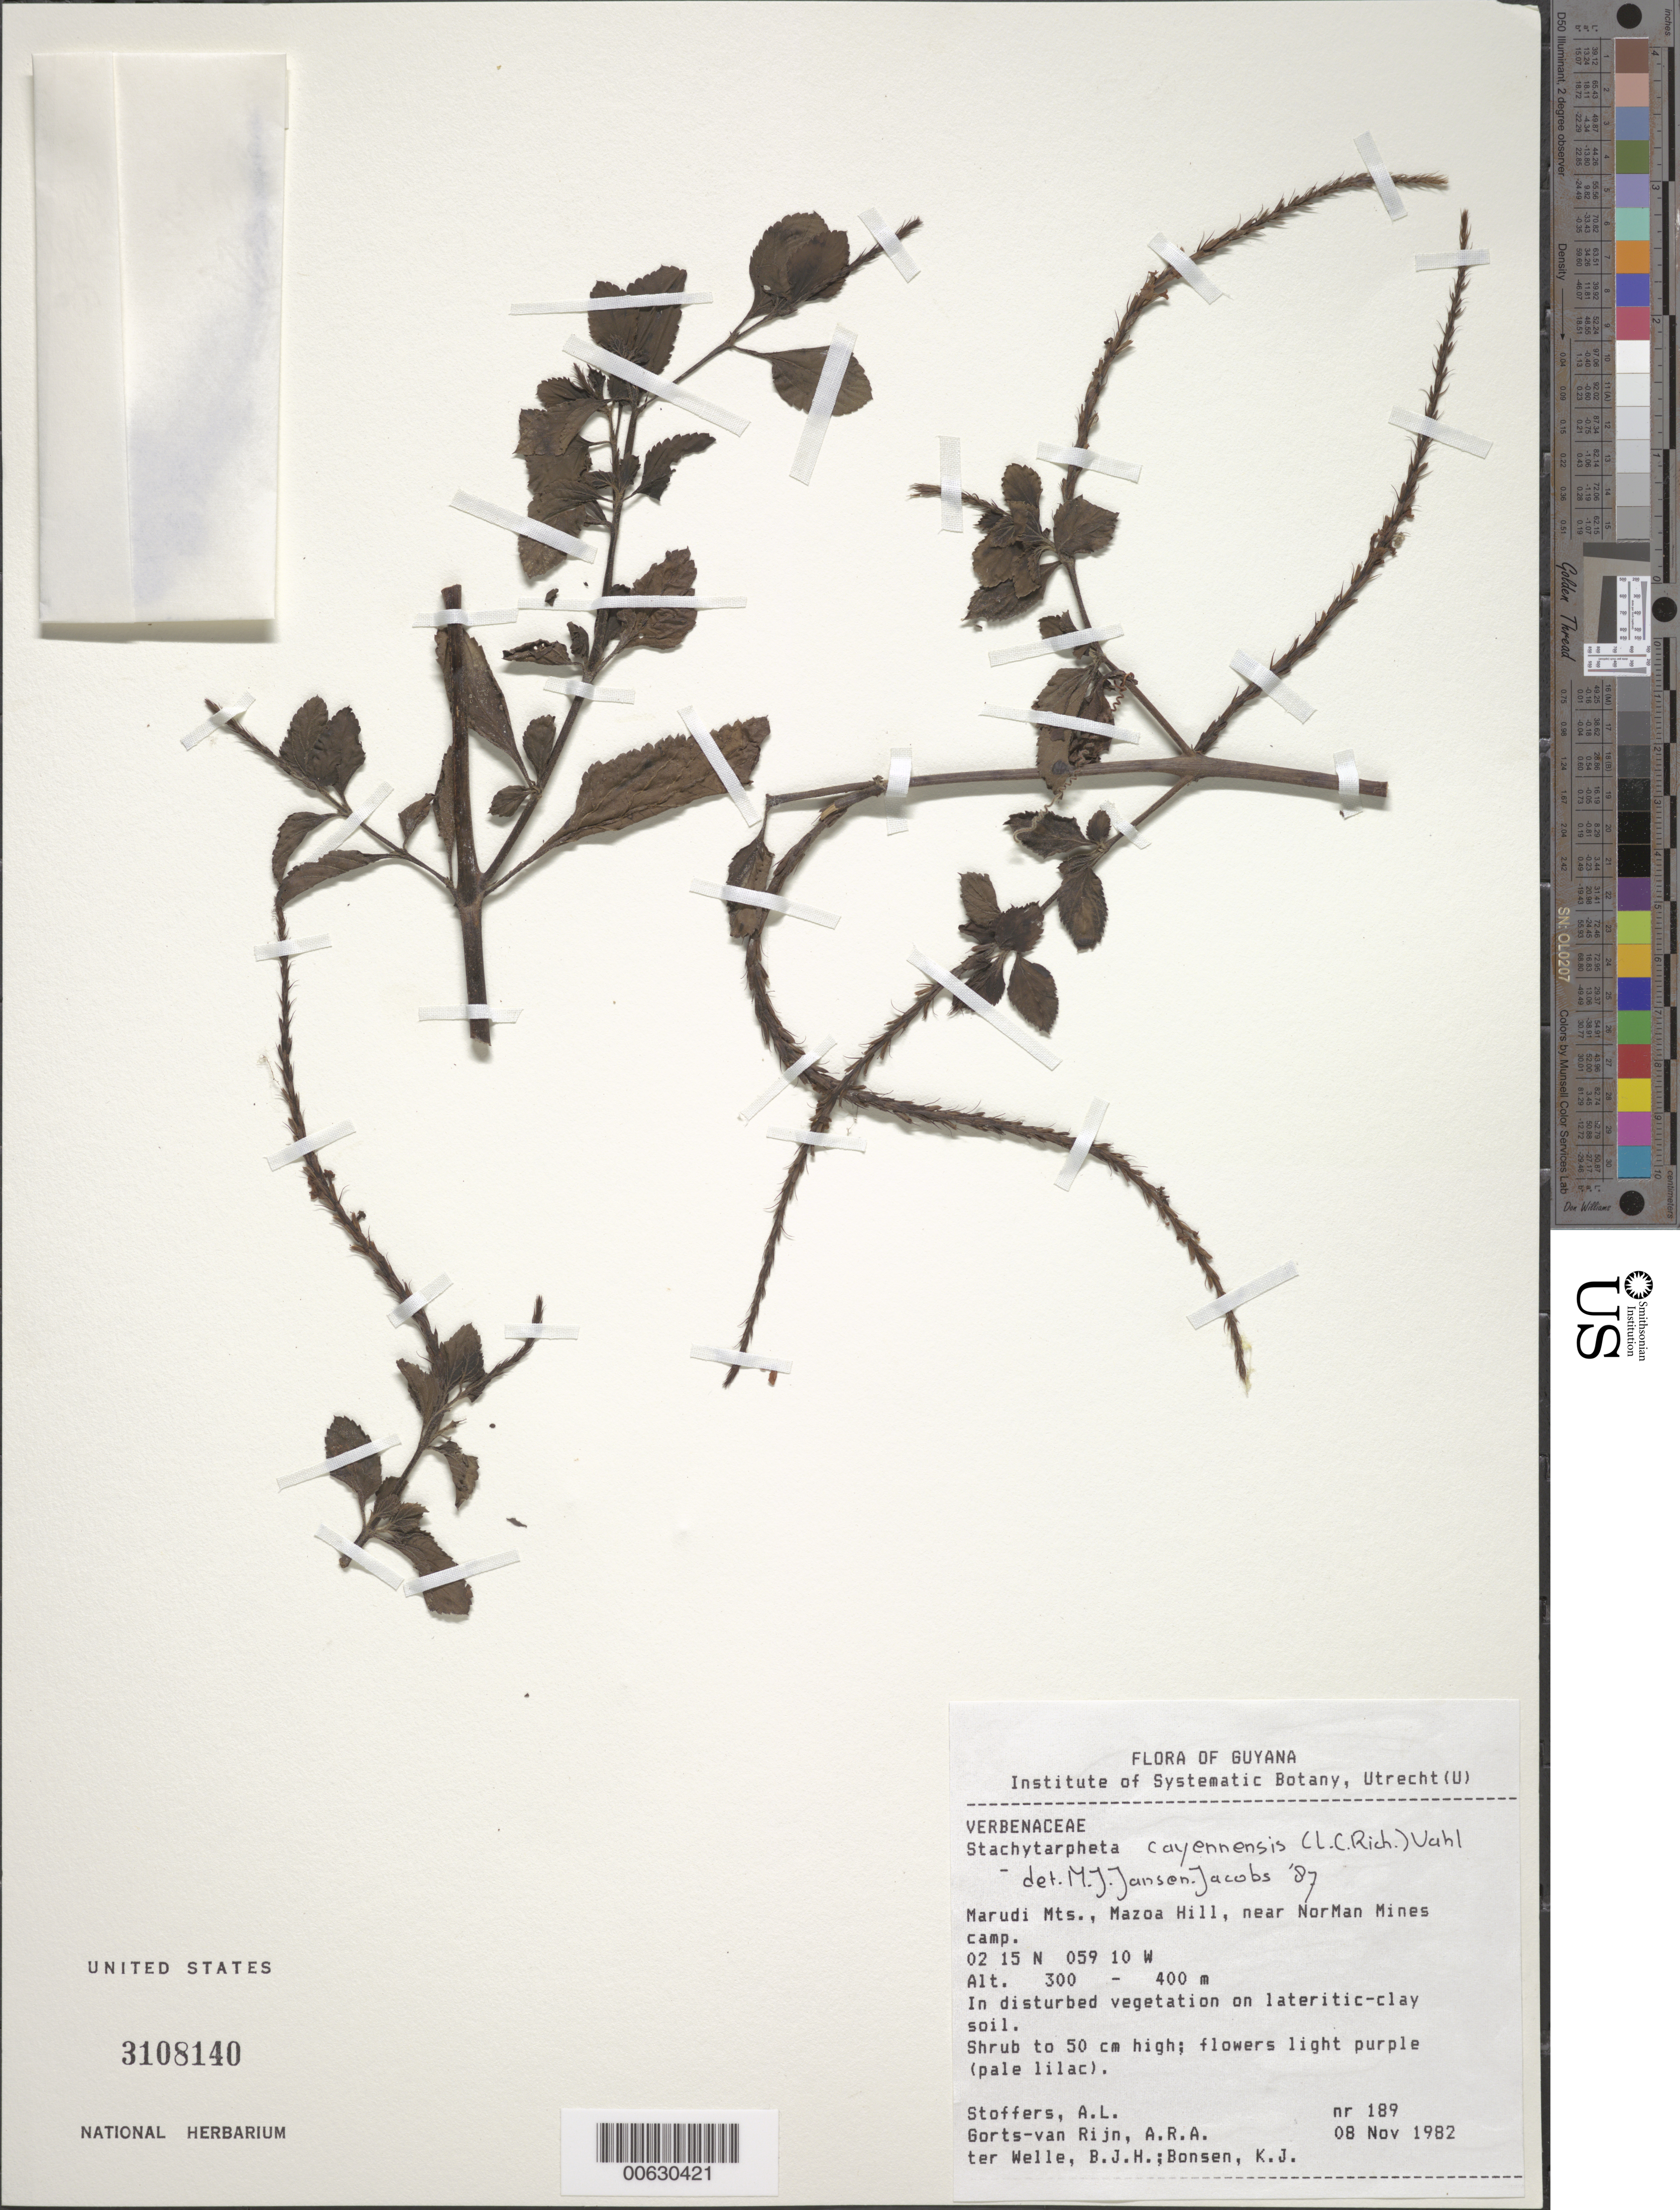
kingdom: Plantae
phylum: Tracheophyta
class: Magnoliopsida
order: Lamiales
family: Verbenaceae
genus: Stachytarpheta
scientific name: Stachytarpheta cayennensis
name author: (Rich.) Vahl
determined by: Jansen-Jacobs, M. J., (U), Nationaal Herbarium Nederland, Utrecht University branch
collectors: A. Stoffers, A. .R. A. Görts-van Rijn, B. Welle & K. Bonsen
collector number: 189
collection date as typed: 8-Nov-82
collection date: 1982-11-08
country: Guyana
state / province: U. Takutu-U. Essequibo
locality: Marudi Mts., Mazoa Hill, near NorMan Mines camp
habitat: Disturbed vegetation on lateritic clay soil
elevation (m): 300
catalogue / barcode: US 3108140